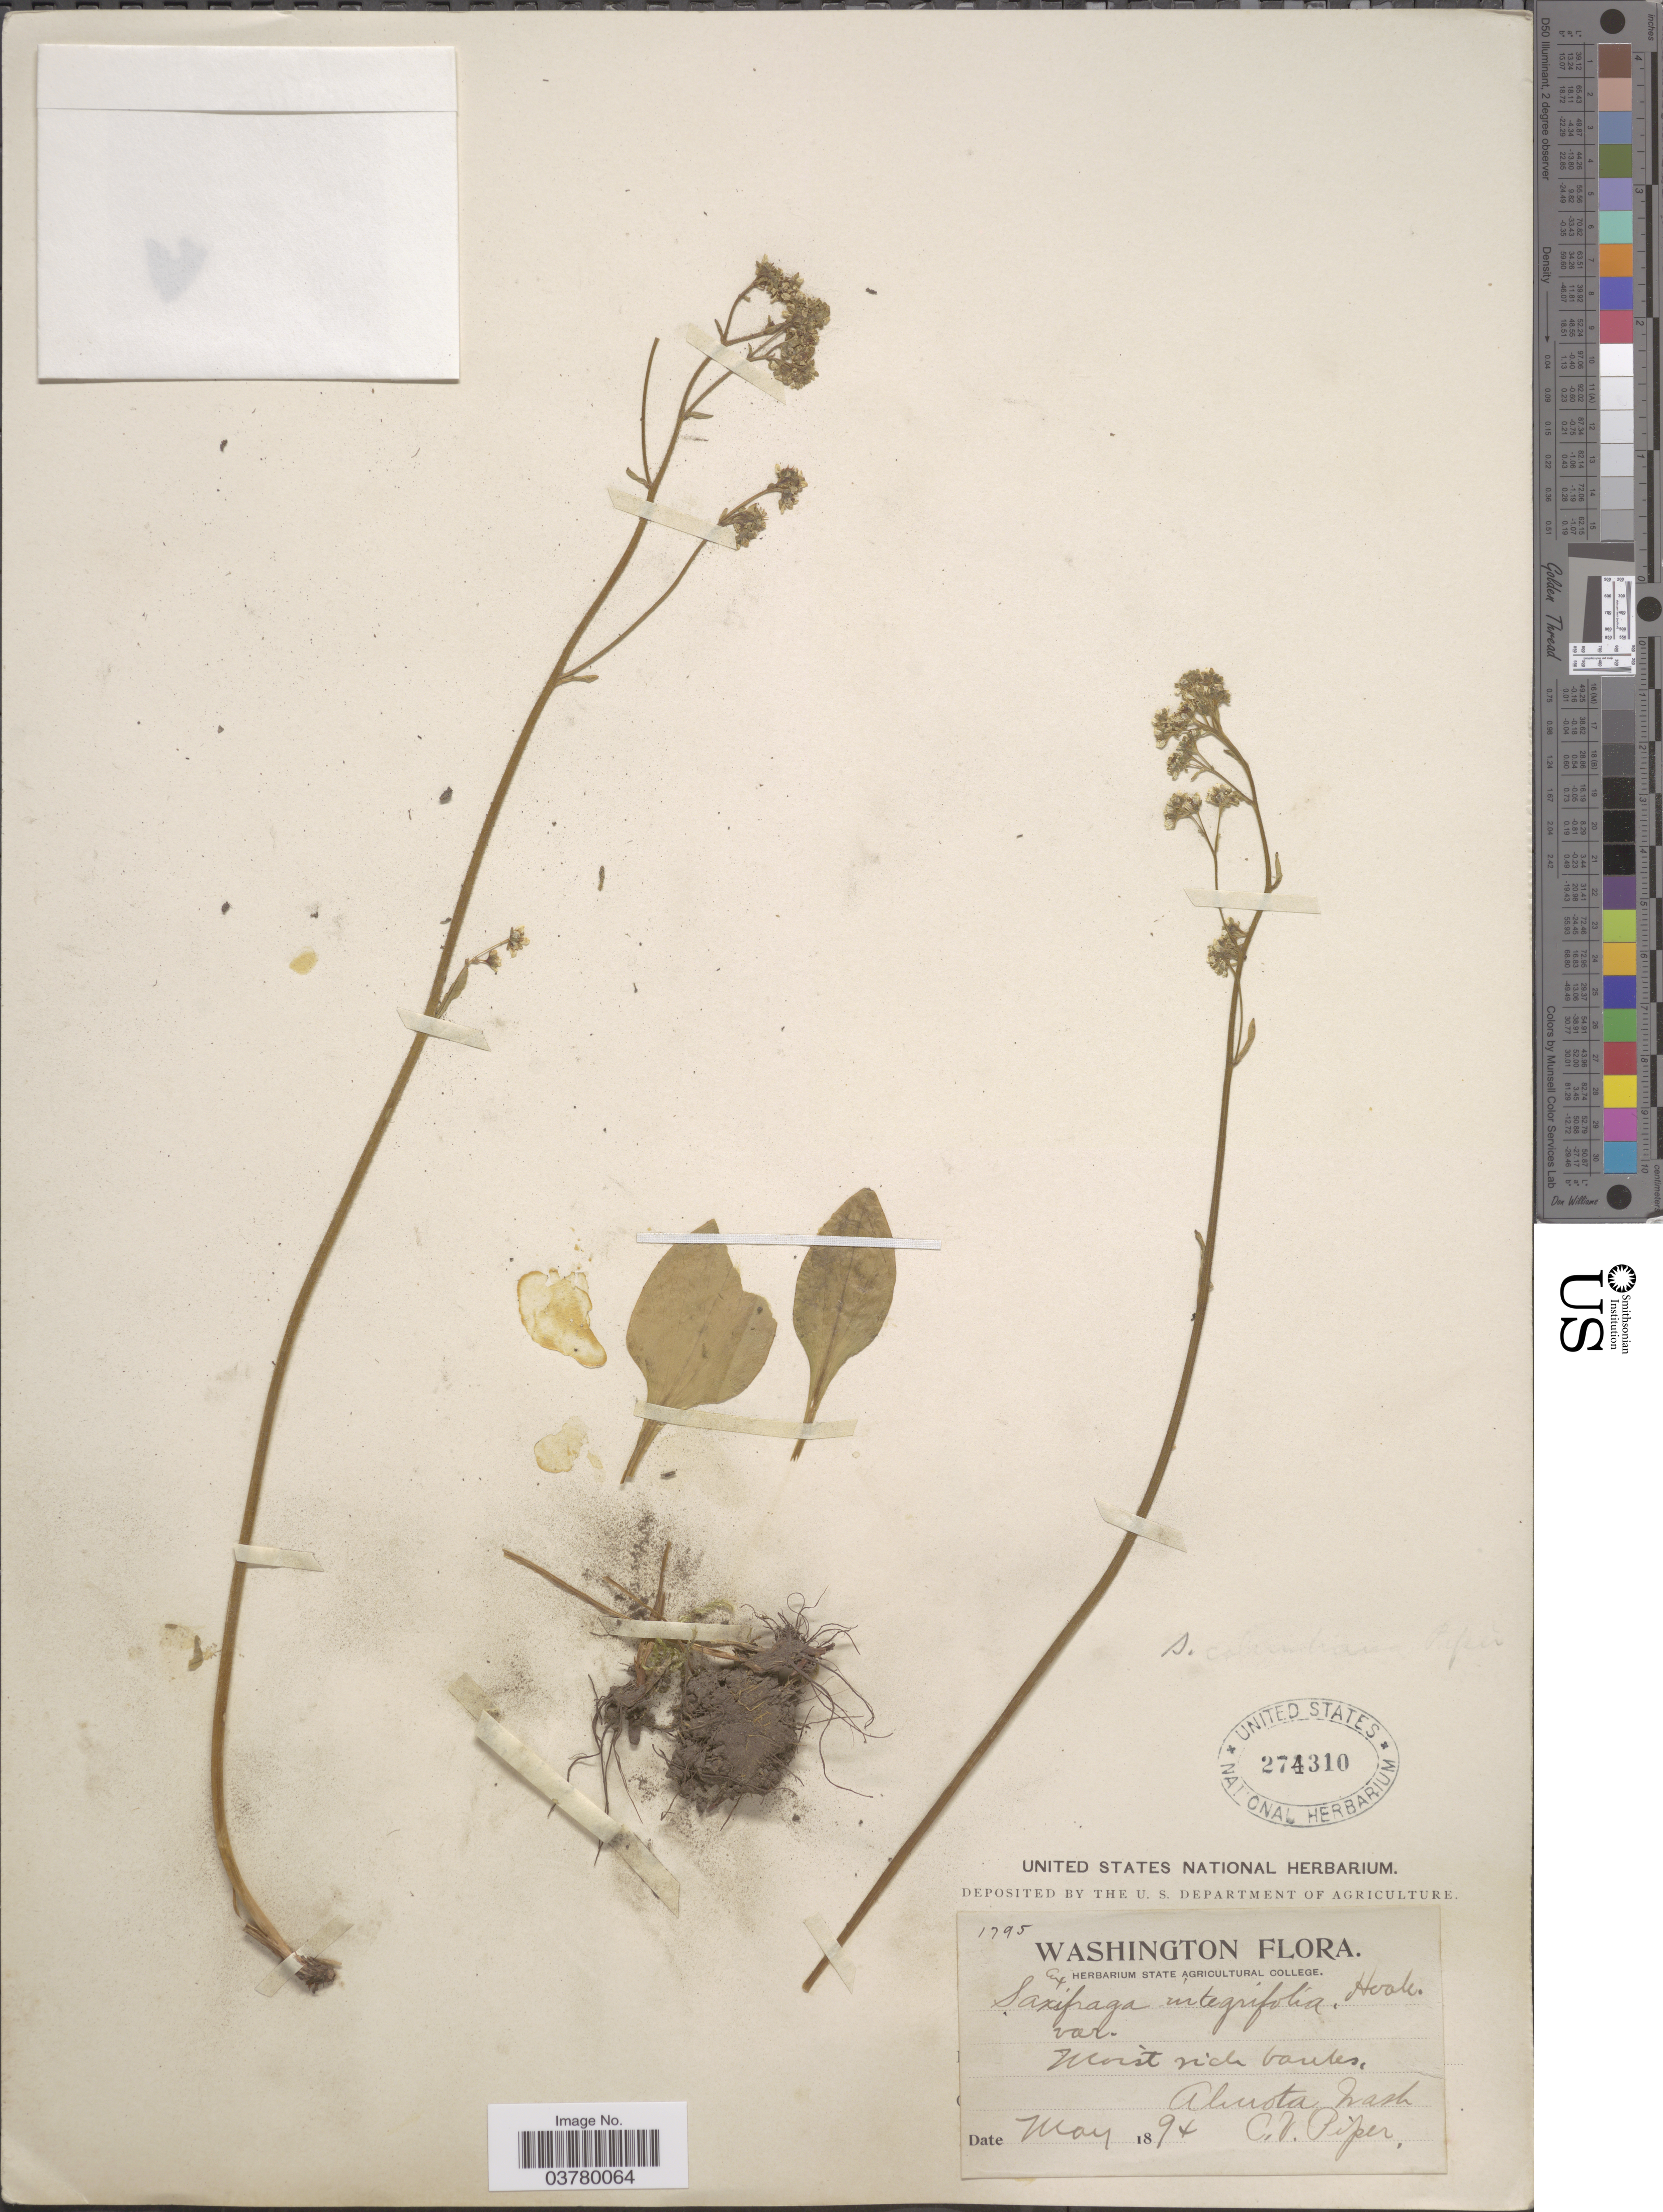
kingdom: Plantae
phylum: Tracheophyta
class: Magnoliopsida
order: Saxifragales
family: Saxifragaceae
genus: Micranthes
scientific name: Micranthes fragosa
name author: (Suksd. ex Small) Small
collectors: C. V. Piper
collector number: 1795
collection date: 1894-05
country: United States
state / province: Washington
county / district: Whitman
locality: Almota.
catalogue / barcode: US 274310